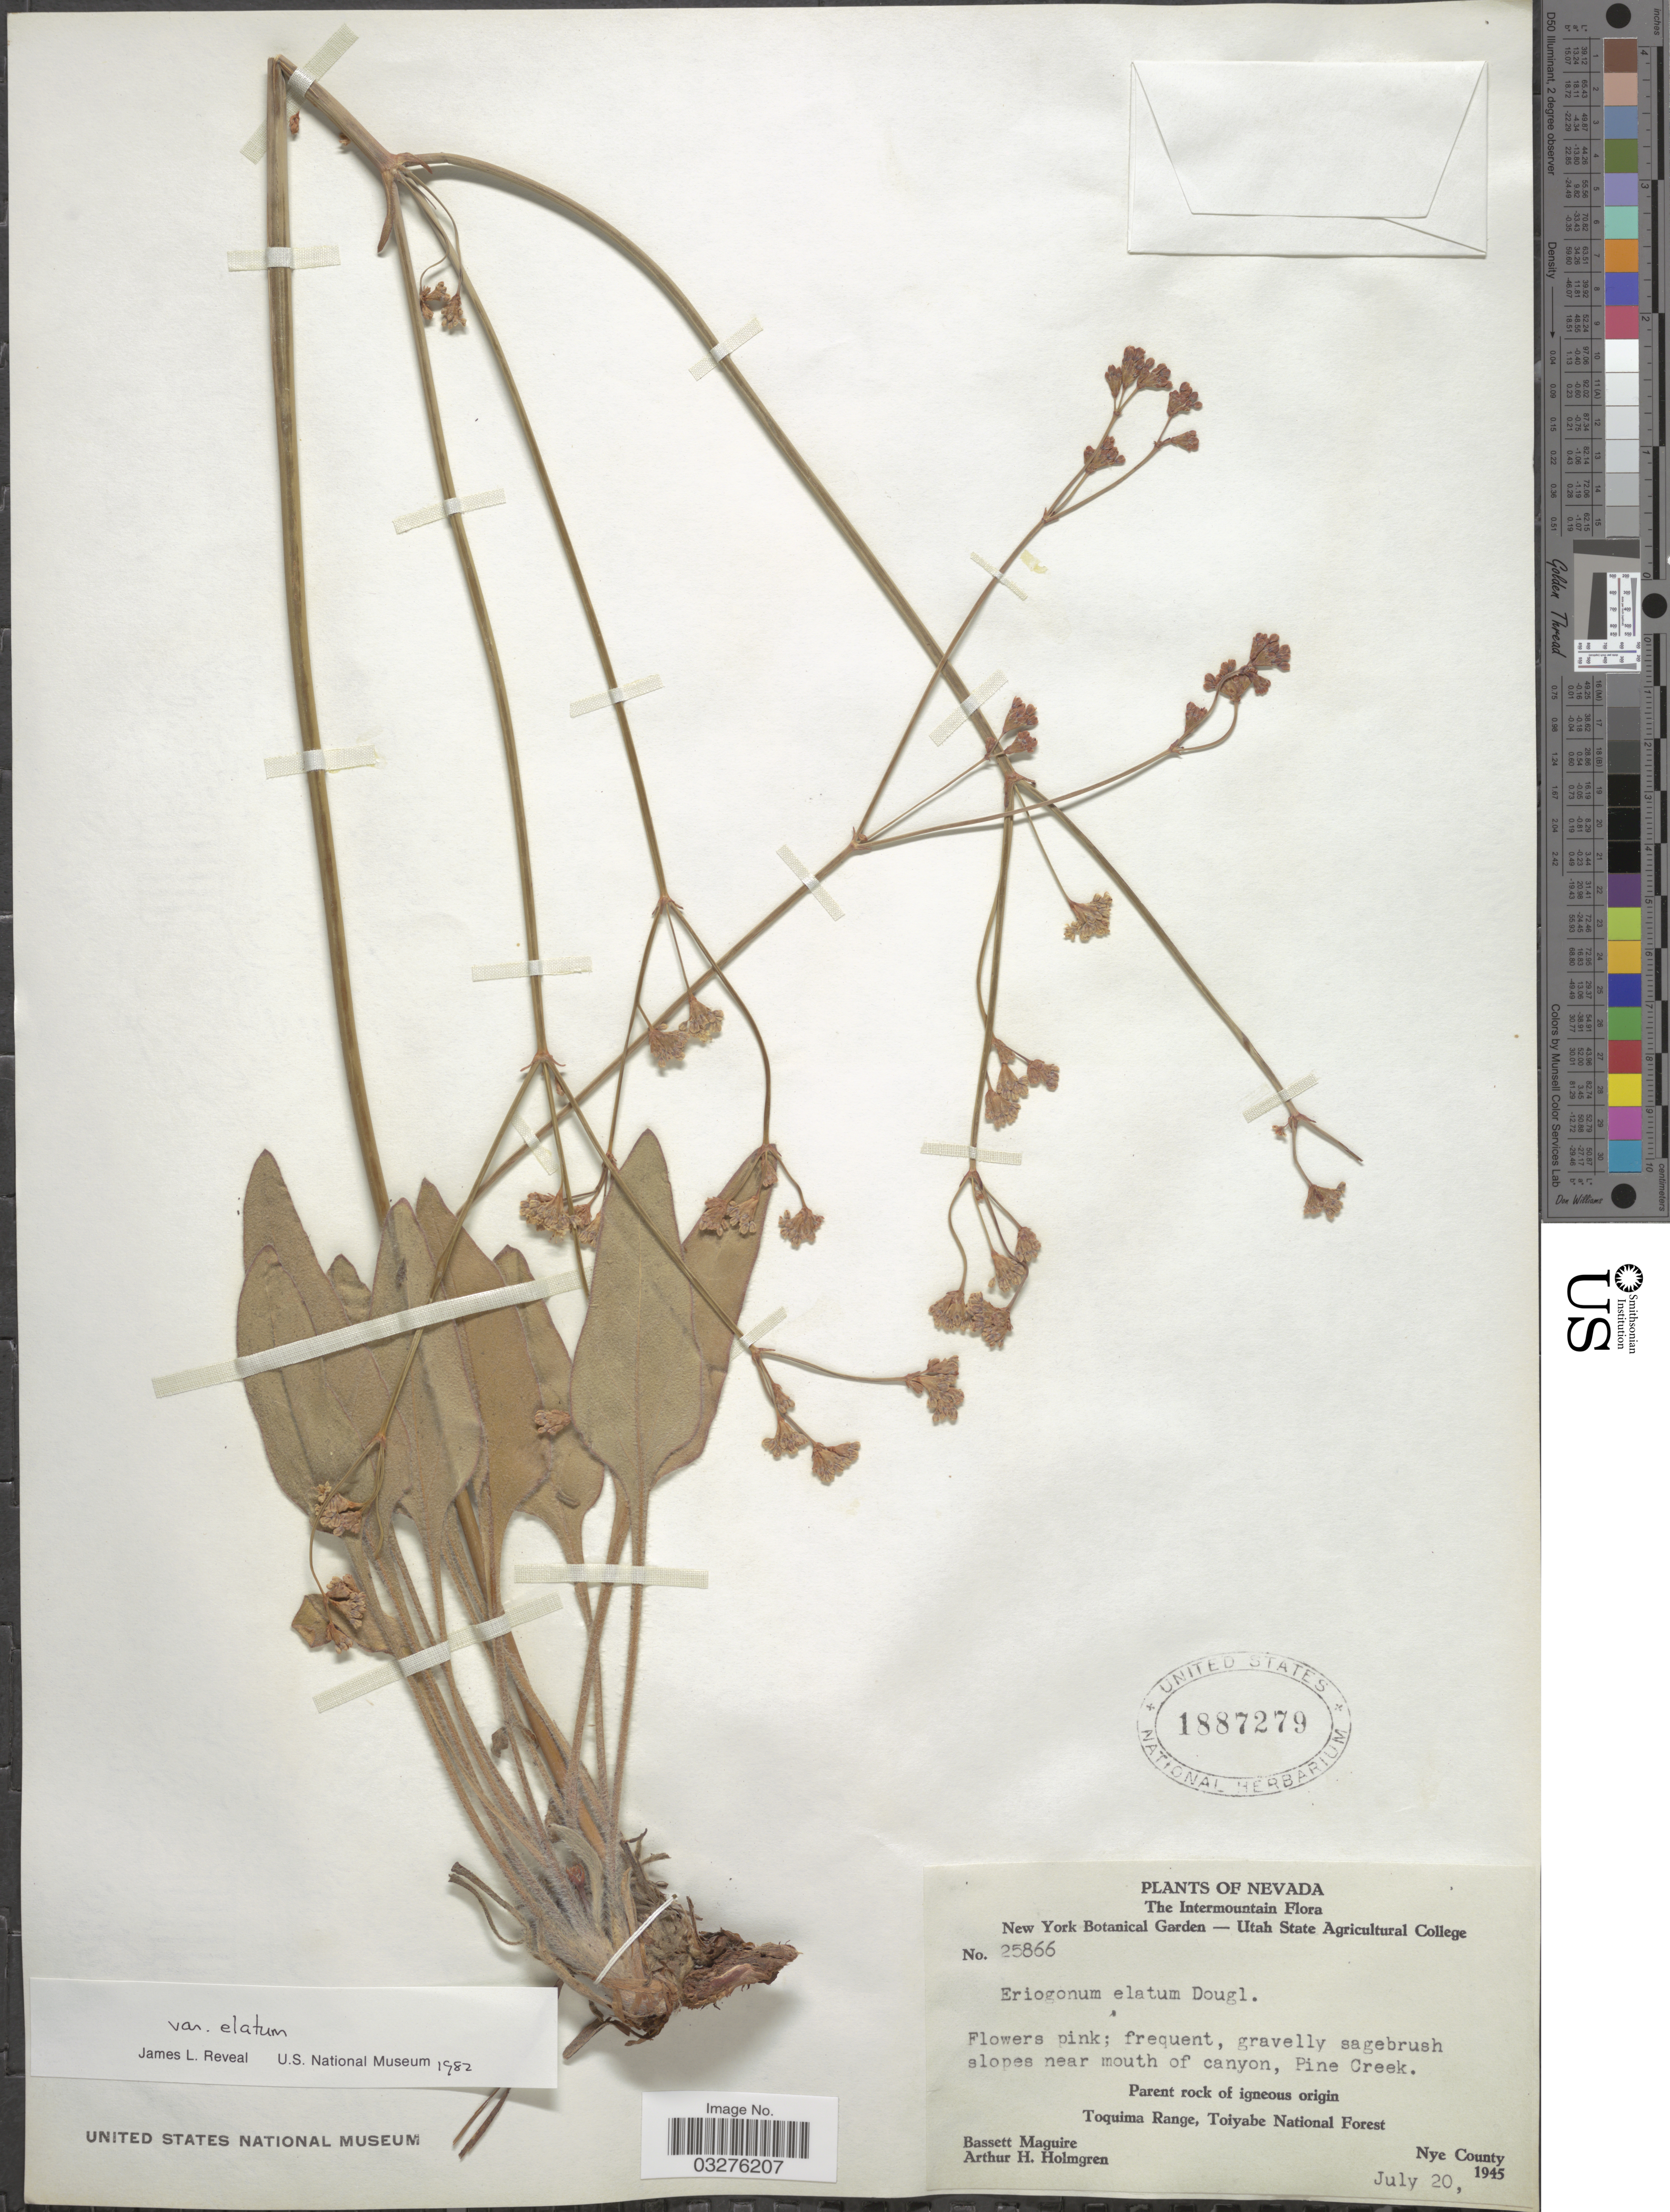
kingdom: Plantae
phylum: Tracheophyta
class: Magnoliopsida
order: Caryophyllales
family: Polygonaceae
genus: Eriogonum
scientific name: Eriogonum elatum var. elatum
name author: Douglas ex Benth.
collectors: B. Maguire & A. H. Holmgren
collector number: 25866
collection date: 1945-07-20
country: United States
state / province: Nevada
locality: The Intermountain, gravelly sagebrush slopes near mouth of canyon, Pine Creek. Toquima Range, Toiyabe National Forest, Nye County.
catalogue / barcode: US 1887279